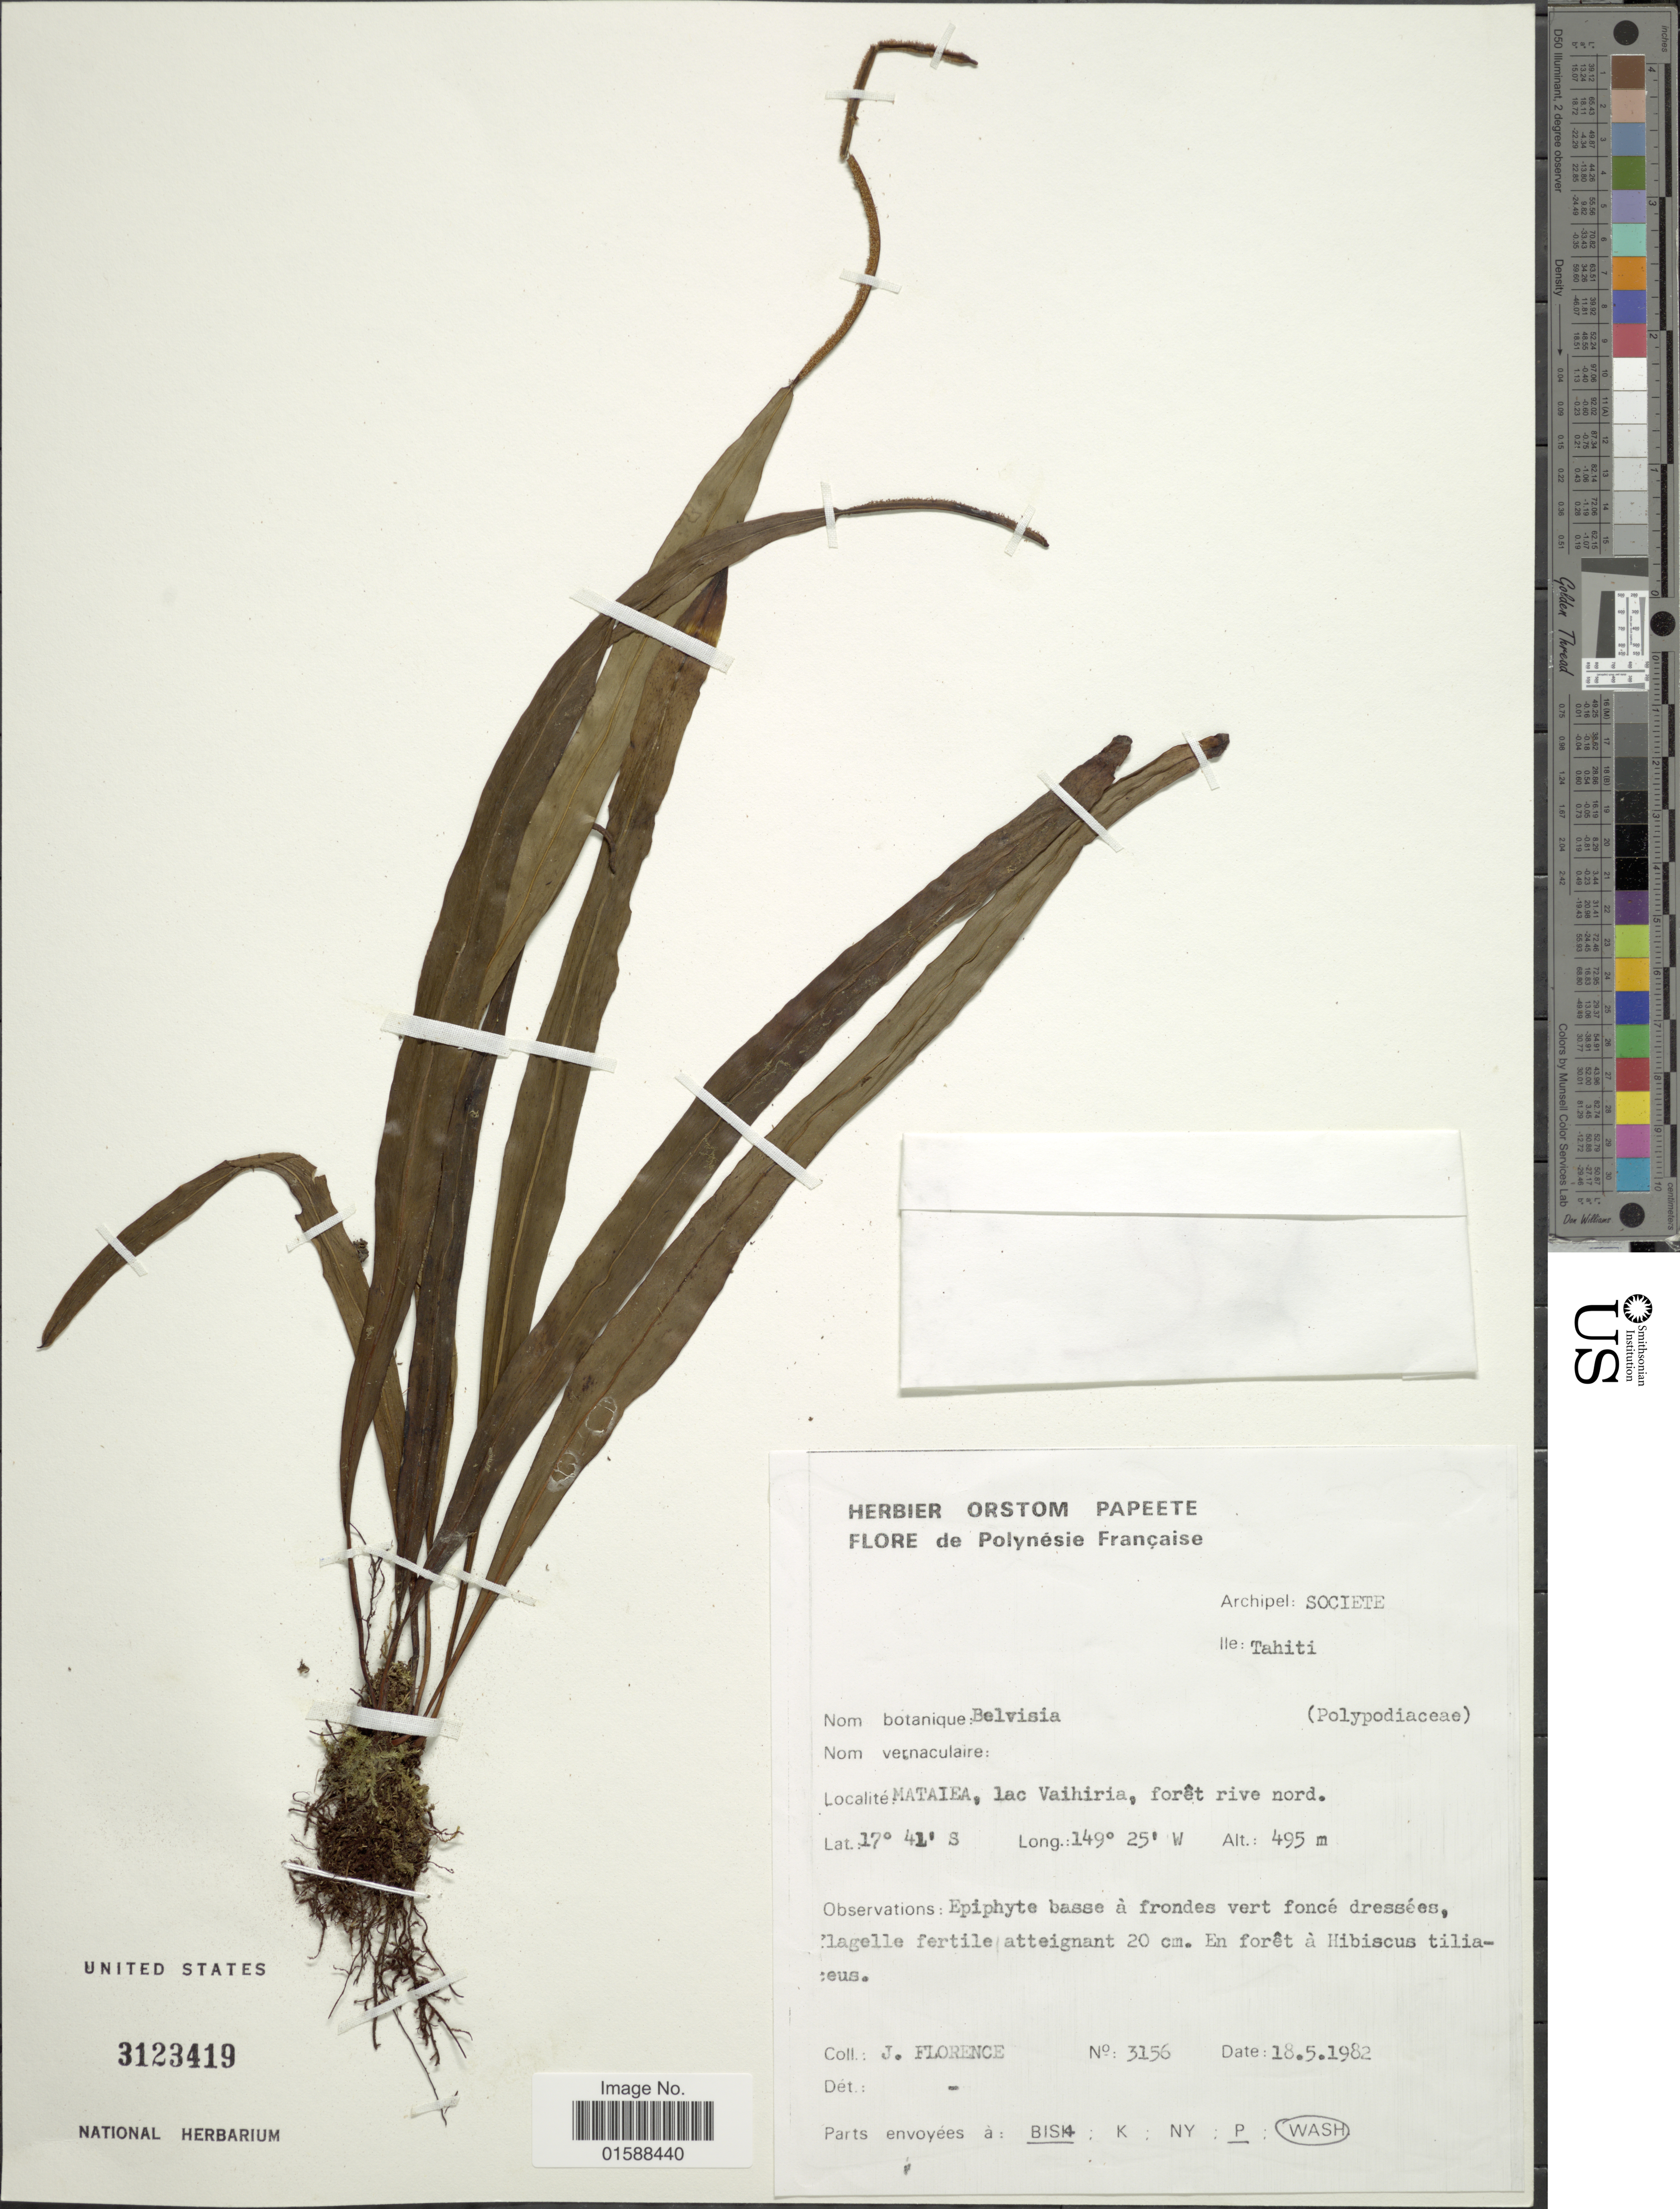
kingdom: Plantae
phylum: Tracheophyta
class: Polypodiopsida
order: Polypodiales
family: Polypodiaceae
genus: Belvisia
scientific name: Belvisia spicata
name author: (L. f.) Mirb.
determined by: Florence, J.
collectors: J. Florence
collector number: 3156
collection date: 1982-05-18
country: French Polynesia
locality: Archipel: Societe. Ile: Tahiti. Mataiea, lac Vaihiria, forêt rive nord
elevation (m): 495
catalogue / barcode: US 3123419